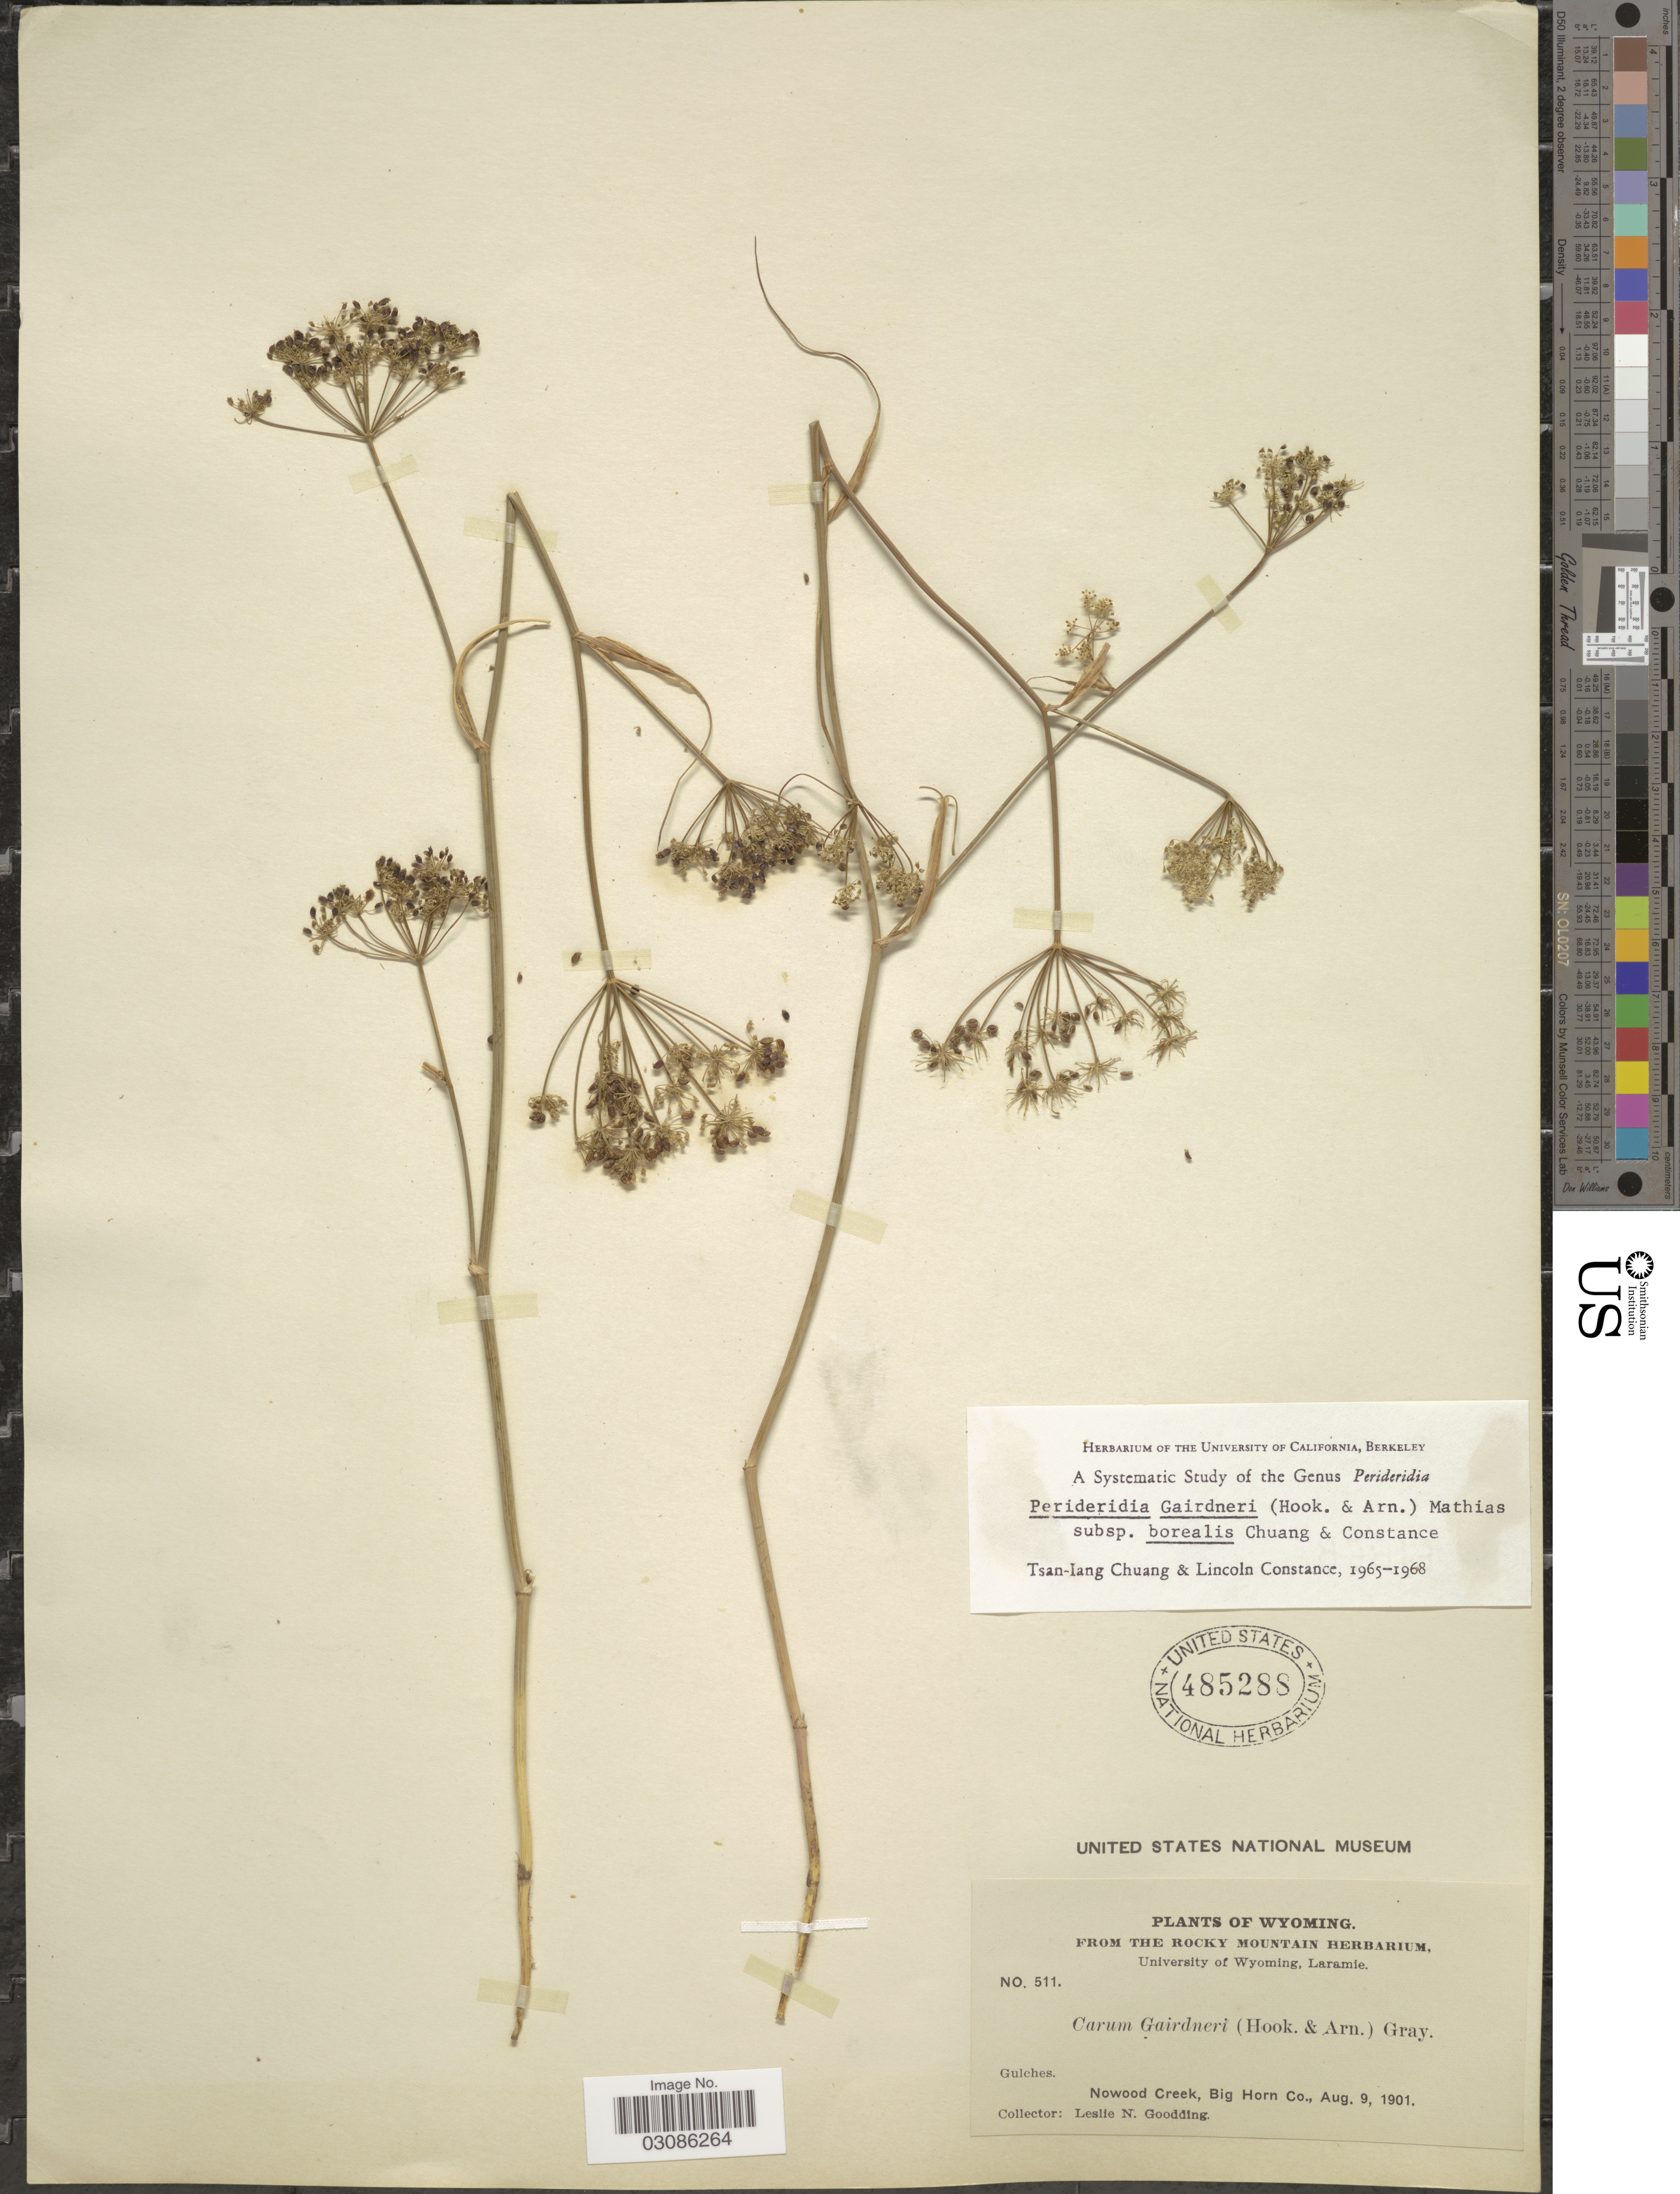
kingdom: Plantae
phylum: Tracheophyta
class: Magnoliopsida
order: Apiales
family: Apiaceae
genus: Perideridia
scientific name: Perideridia gairdneri subsp. borealis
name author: T.I. Chuang & Constance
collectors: L. N. Goodding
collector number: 511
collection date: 1901-08-09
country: United States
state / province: Wyoming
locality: Nowood Creek, Big Horn Co.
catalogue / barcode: US 485288